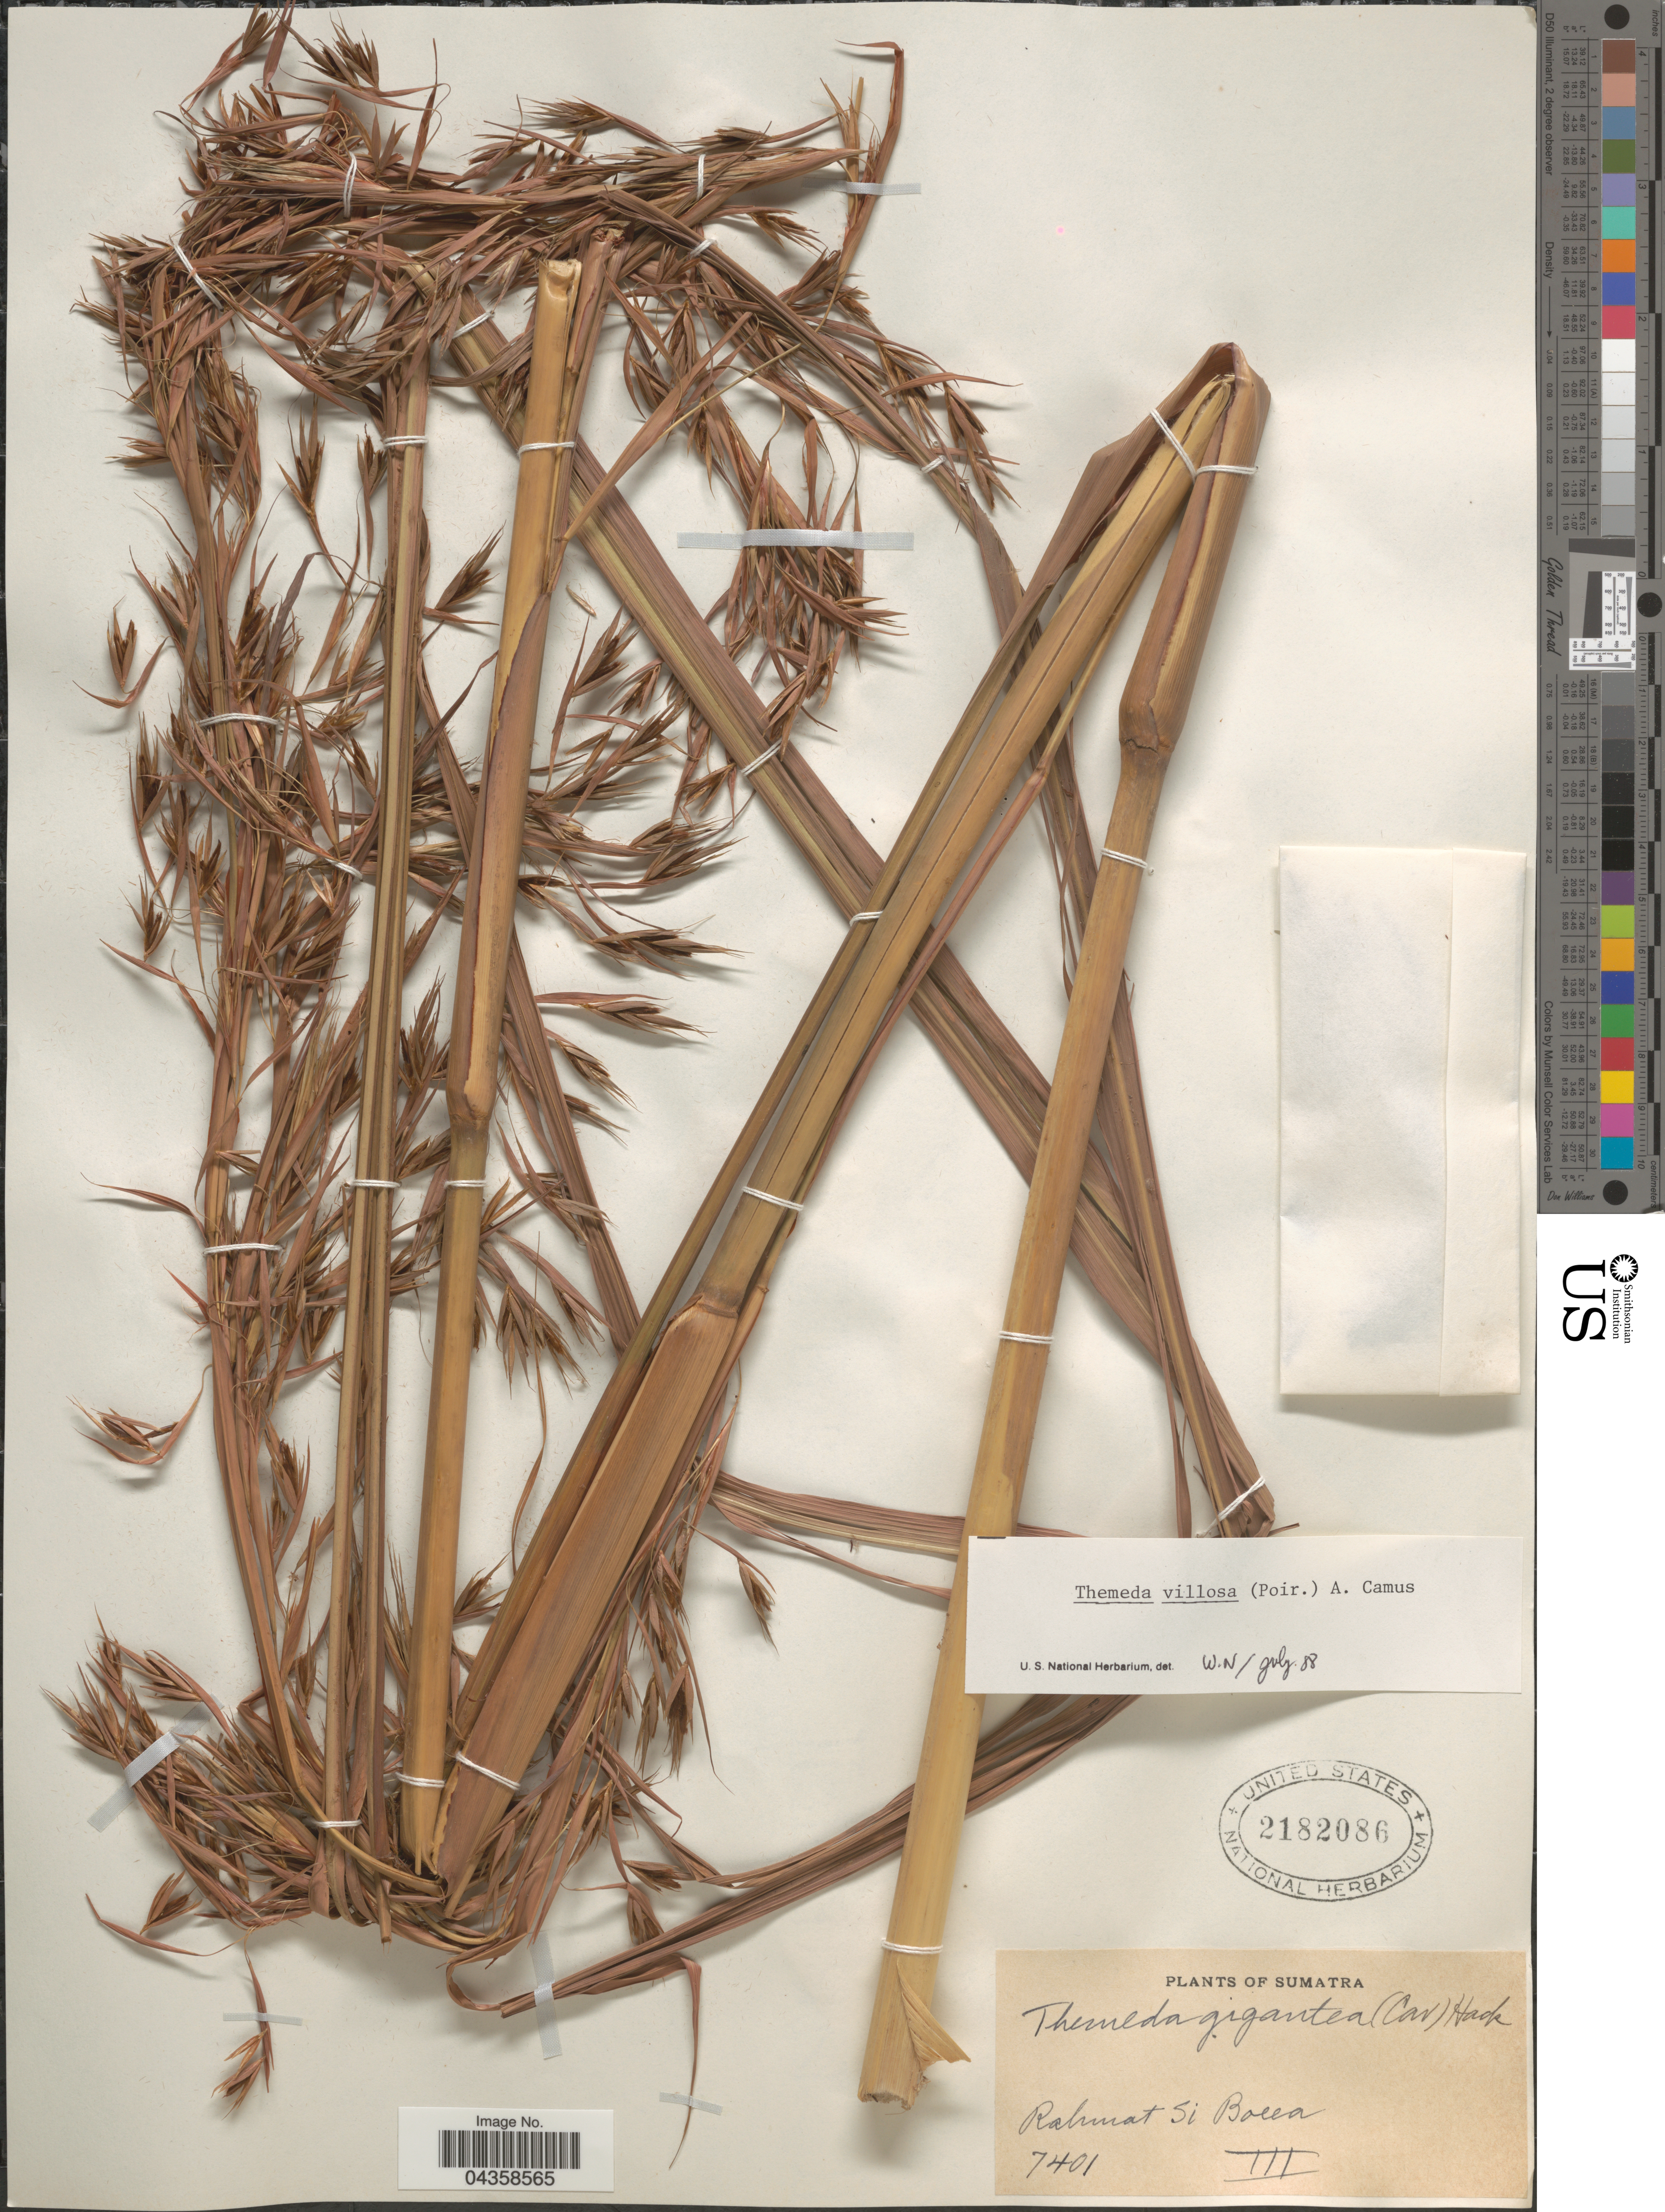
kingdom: Plantae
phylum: Tracheophyta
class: Liliopsida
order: Poales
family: Poaceae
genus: Themeda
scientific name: Themeda villosa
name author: (Lam.) A. Camus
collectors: Rahmat Si Boeea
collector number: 7401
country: Indonesia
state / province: Sumatra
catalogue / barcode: US 2182086